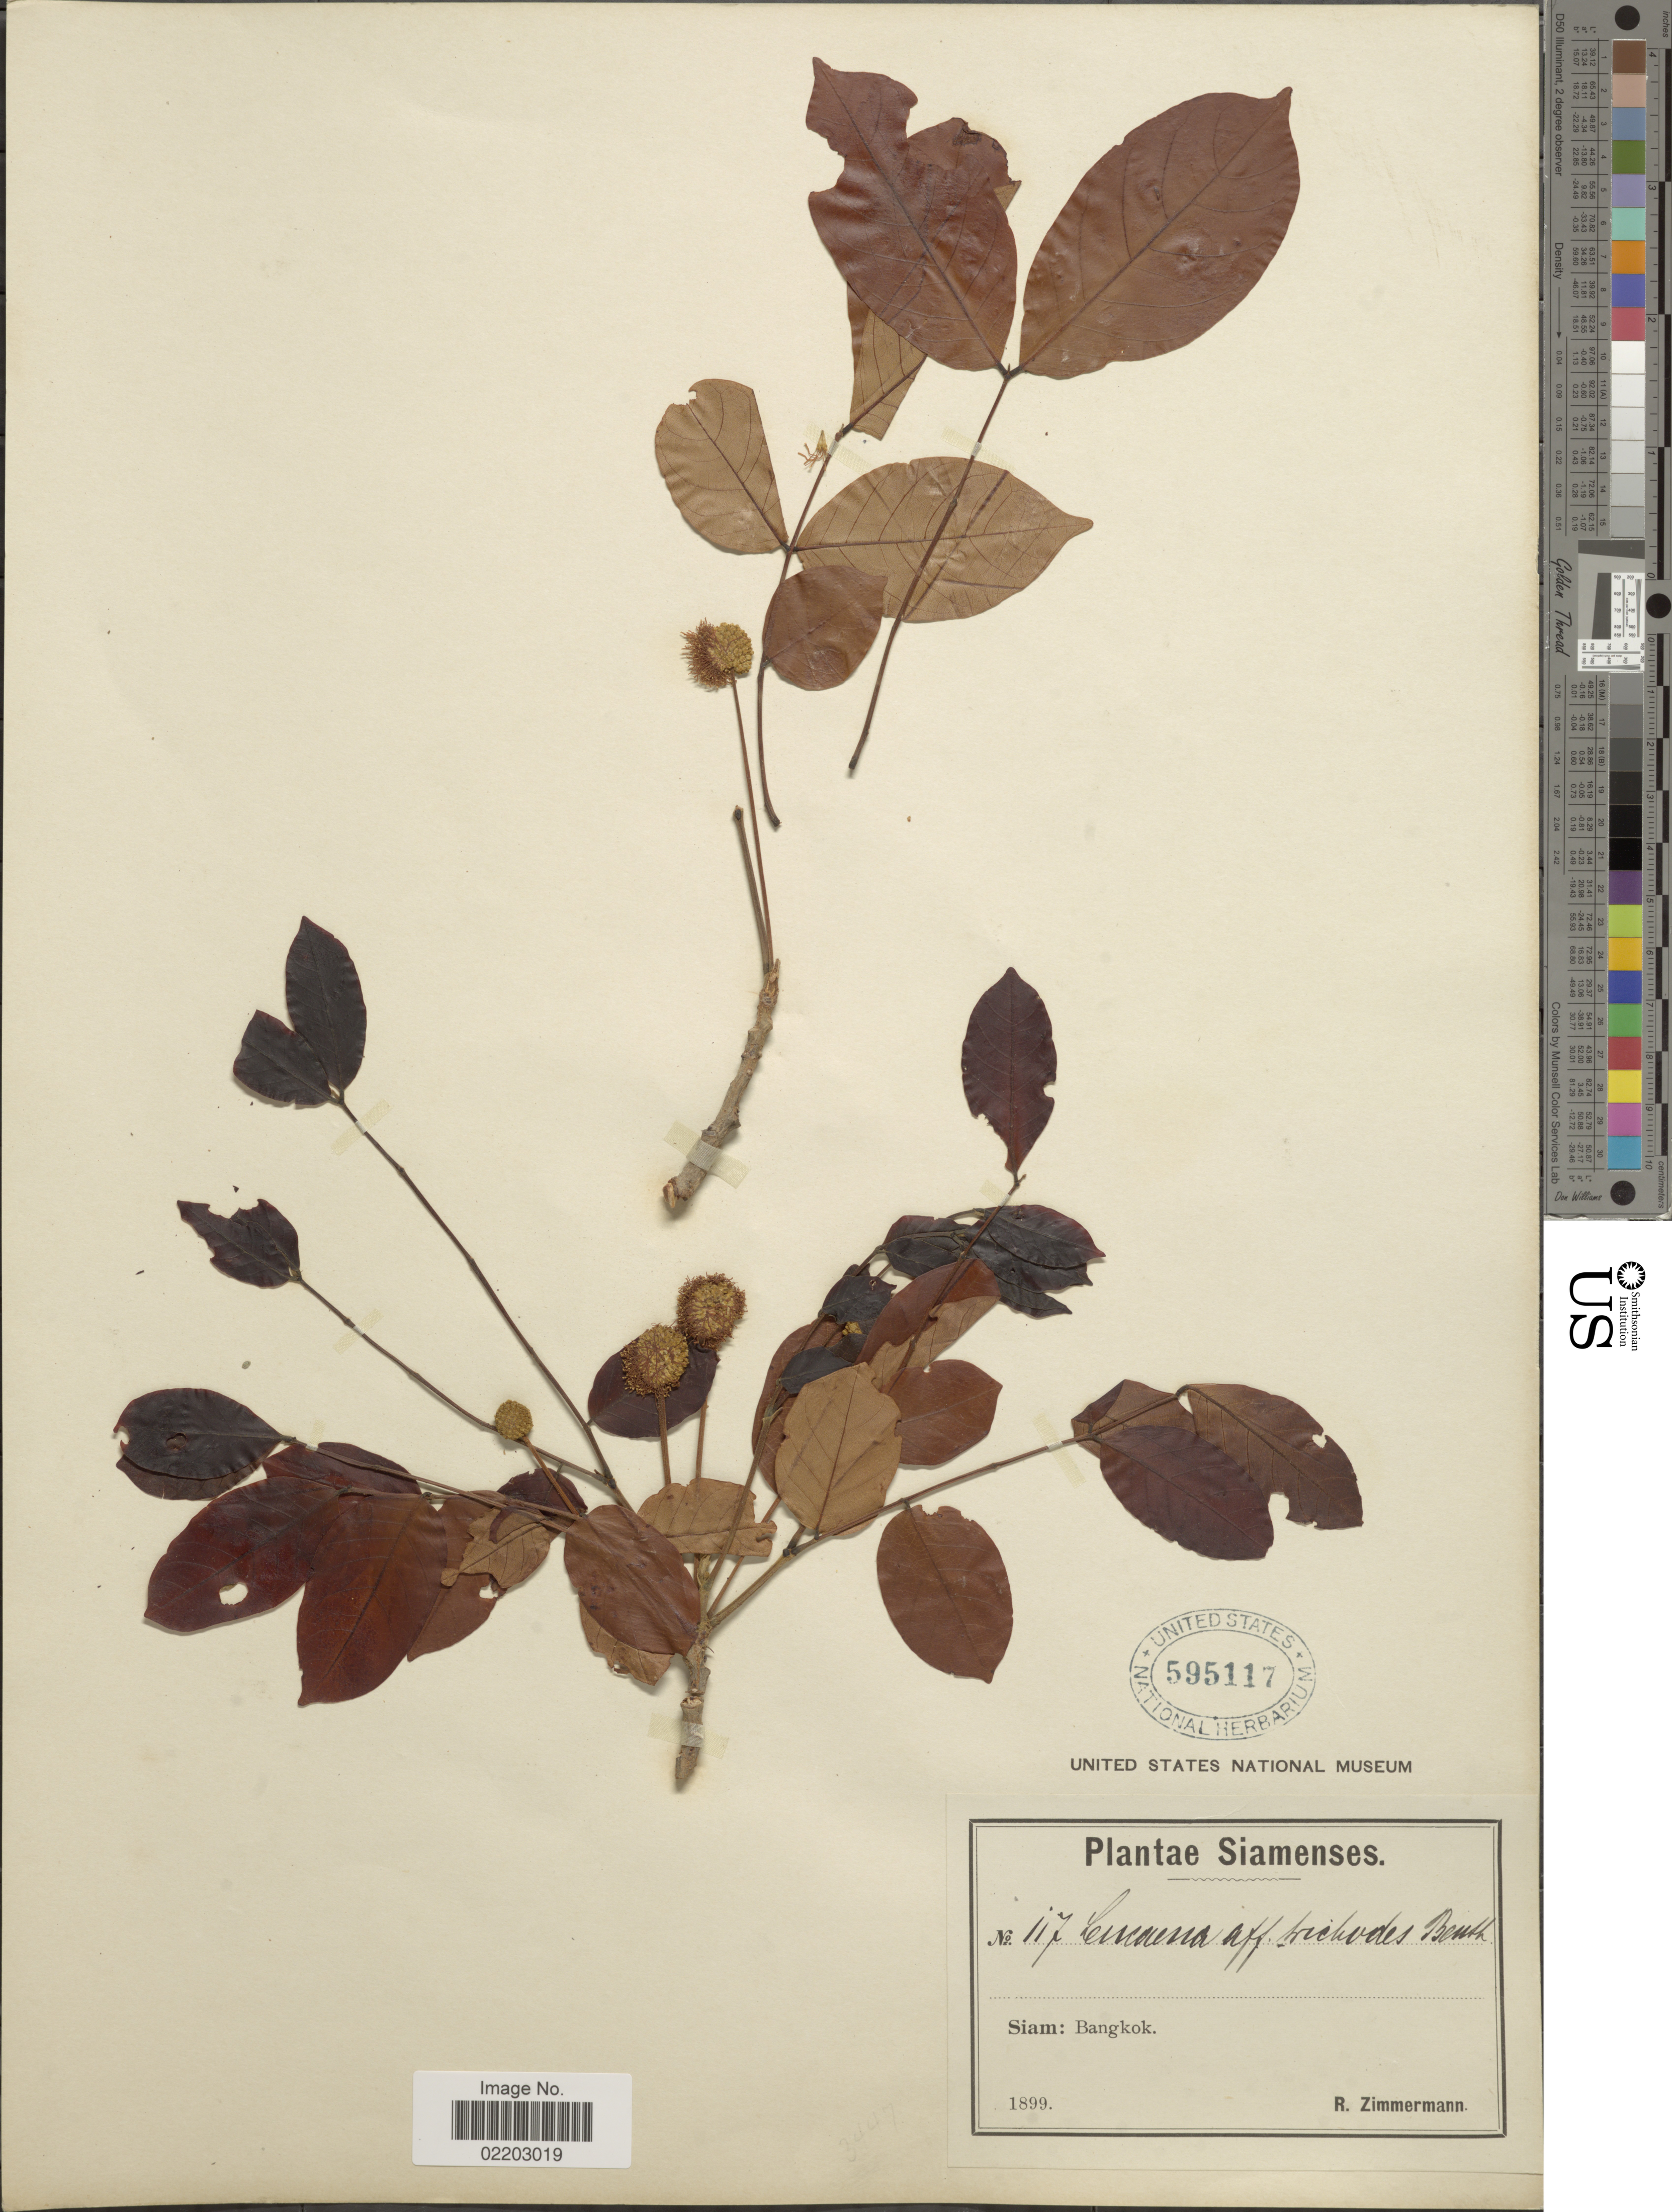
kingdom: Plantae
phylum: Tracheophyta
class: Magnoliopsida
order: Fabales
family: Fabaceae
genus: Leucaena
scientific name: Leucaena trichodes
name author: (Jacq.) Benth.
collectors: R. Zimmermann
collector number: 117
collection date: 1899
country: Thailand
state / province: Bangkok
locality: Siam: Bangkok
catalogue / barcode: US 595117